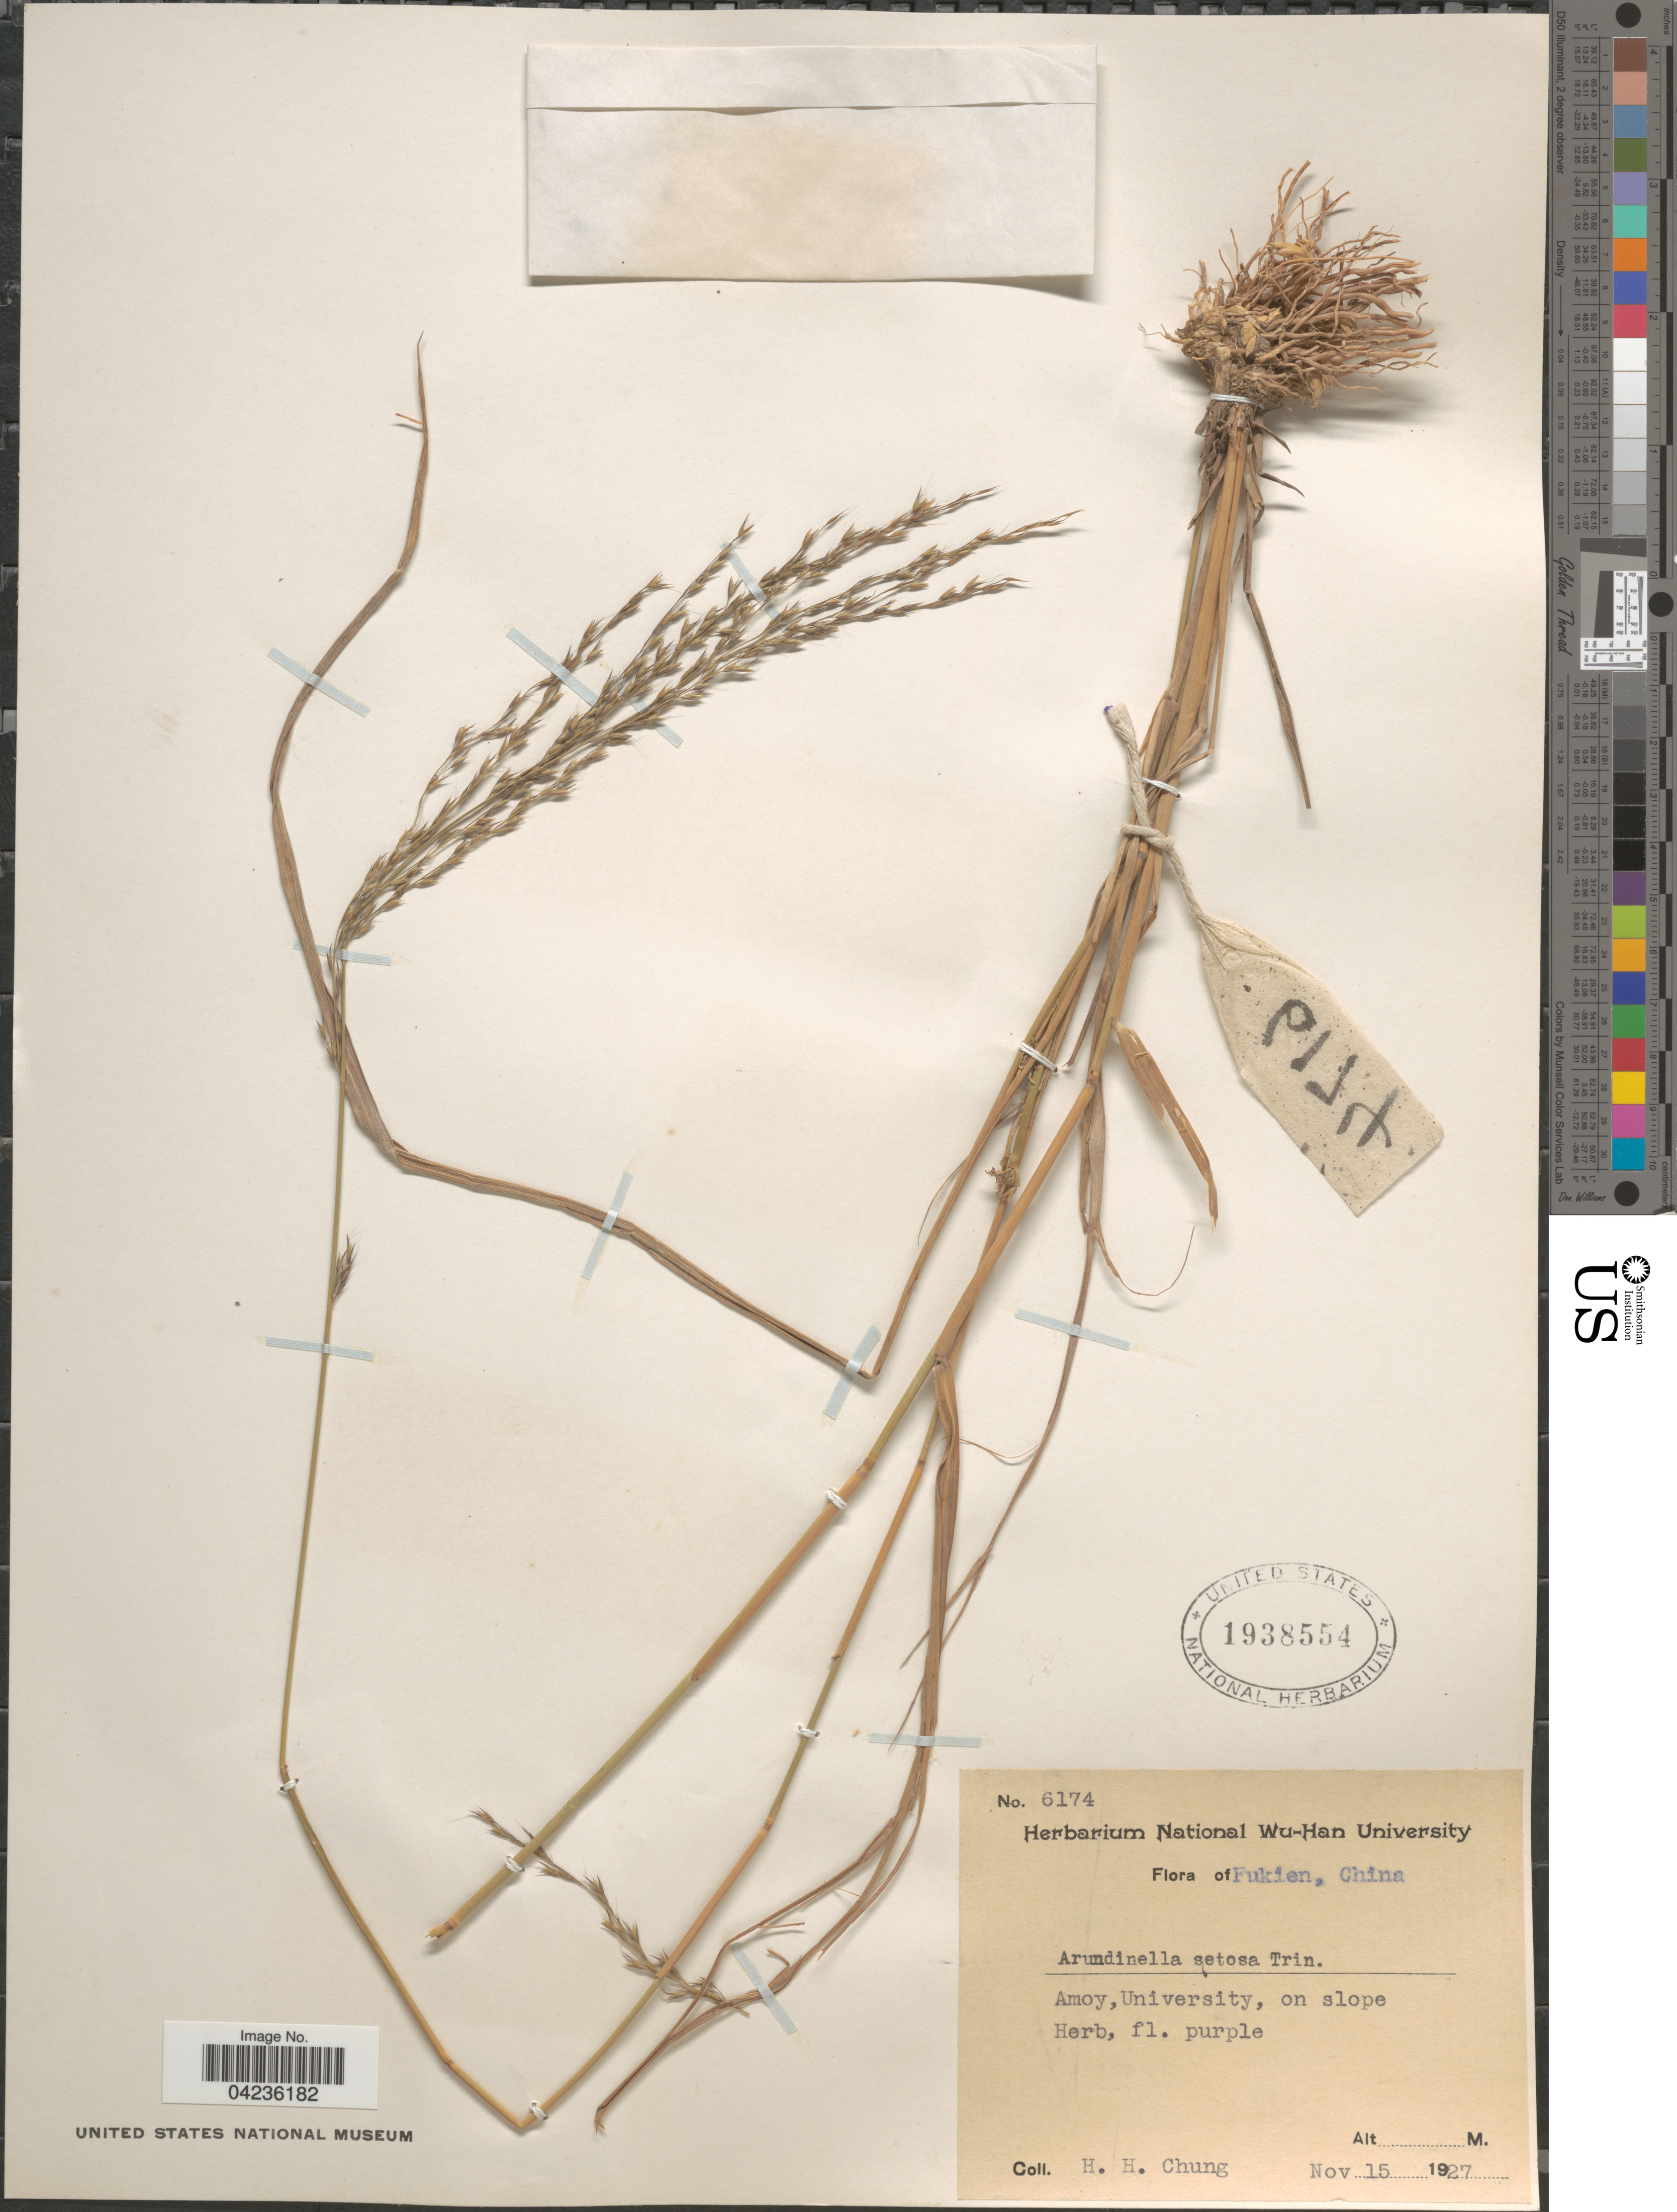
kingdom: Plantae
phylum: Tracheophyta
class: Liliopsida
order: Poales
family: Poaceae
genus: Arundinella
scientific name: Arundinella setosa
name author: Trin.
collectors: H. Chung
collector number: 6174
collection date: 1927-11-15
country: China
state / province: Fujian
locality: Fukien. Amoy, University, on slope.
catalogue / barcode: US 1938554